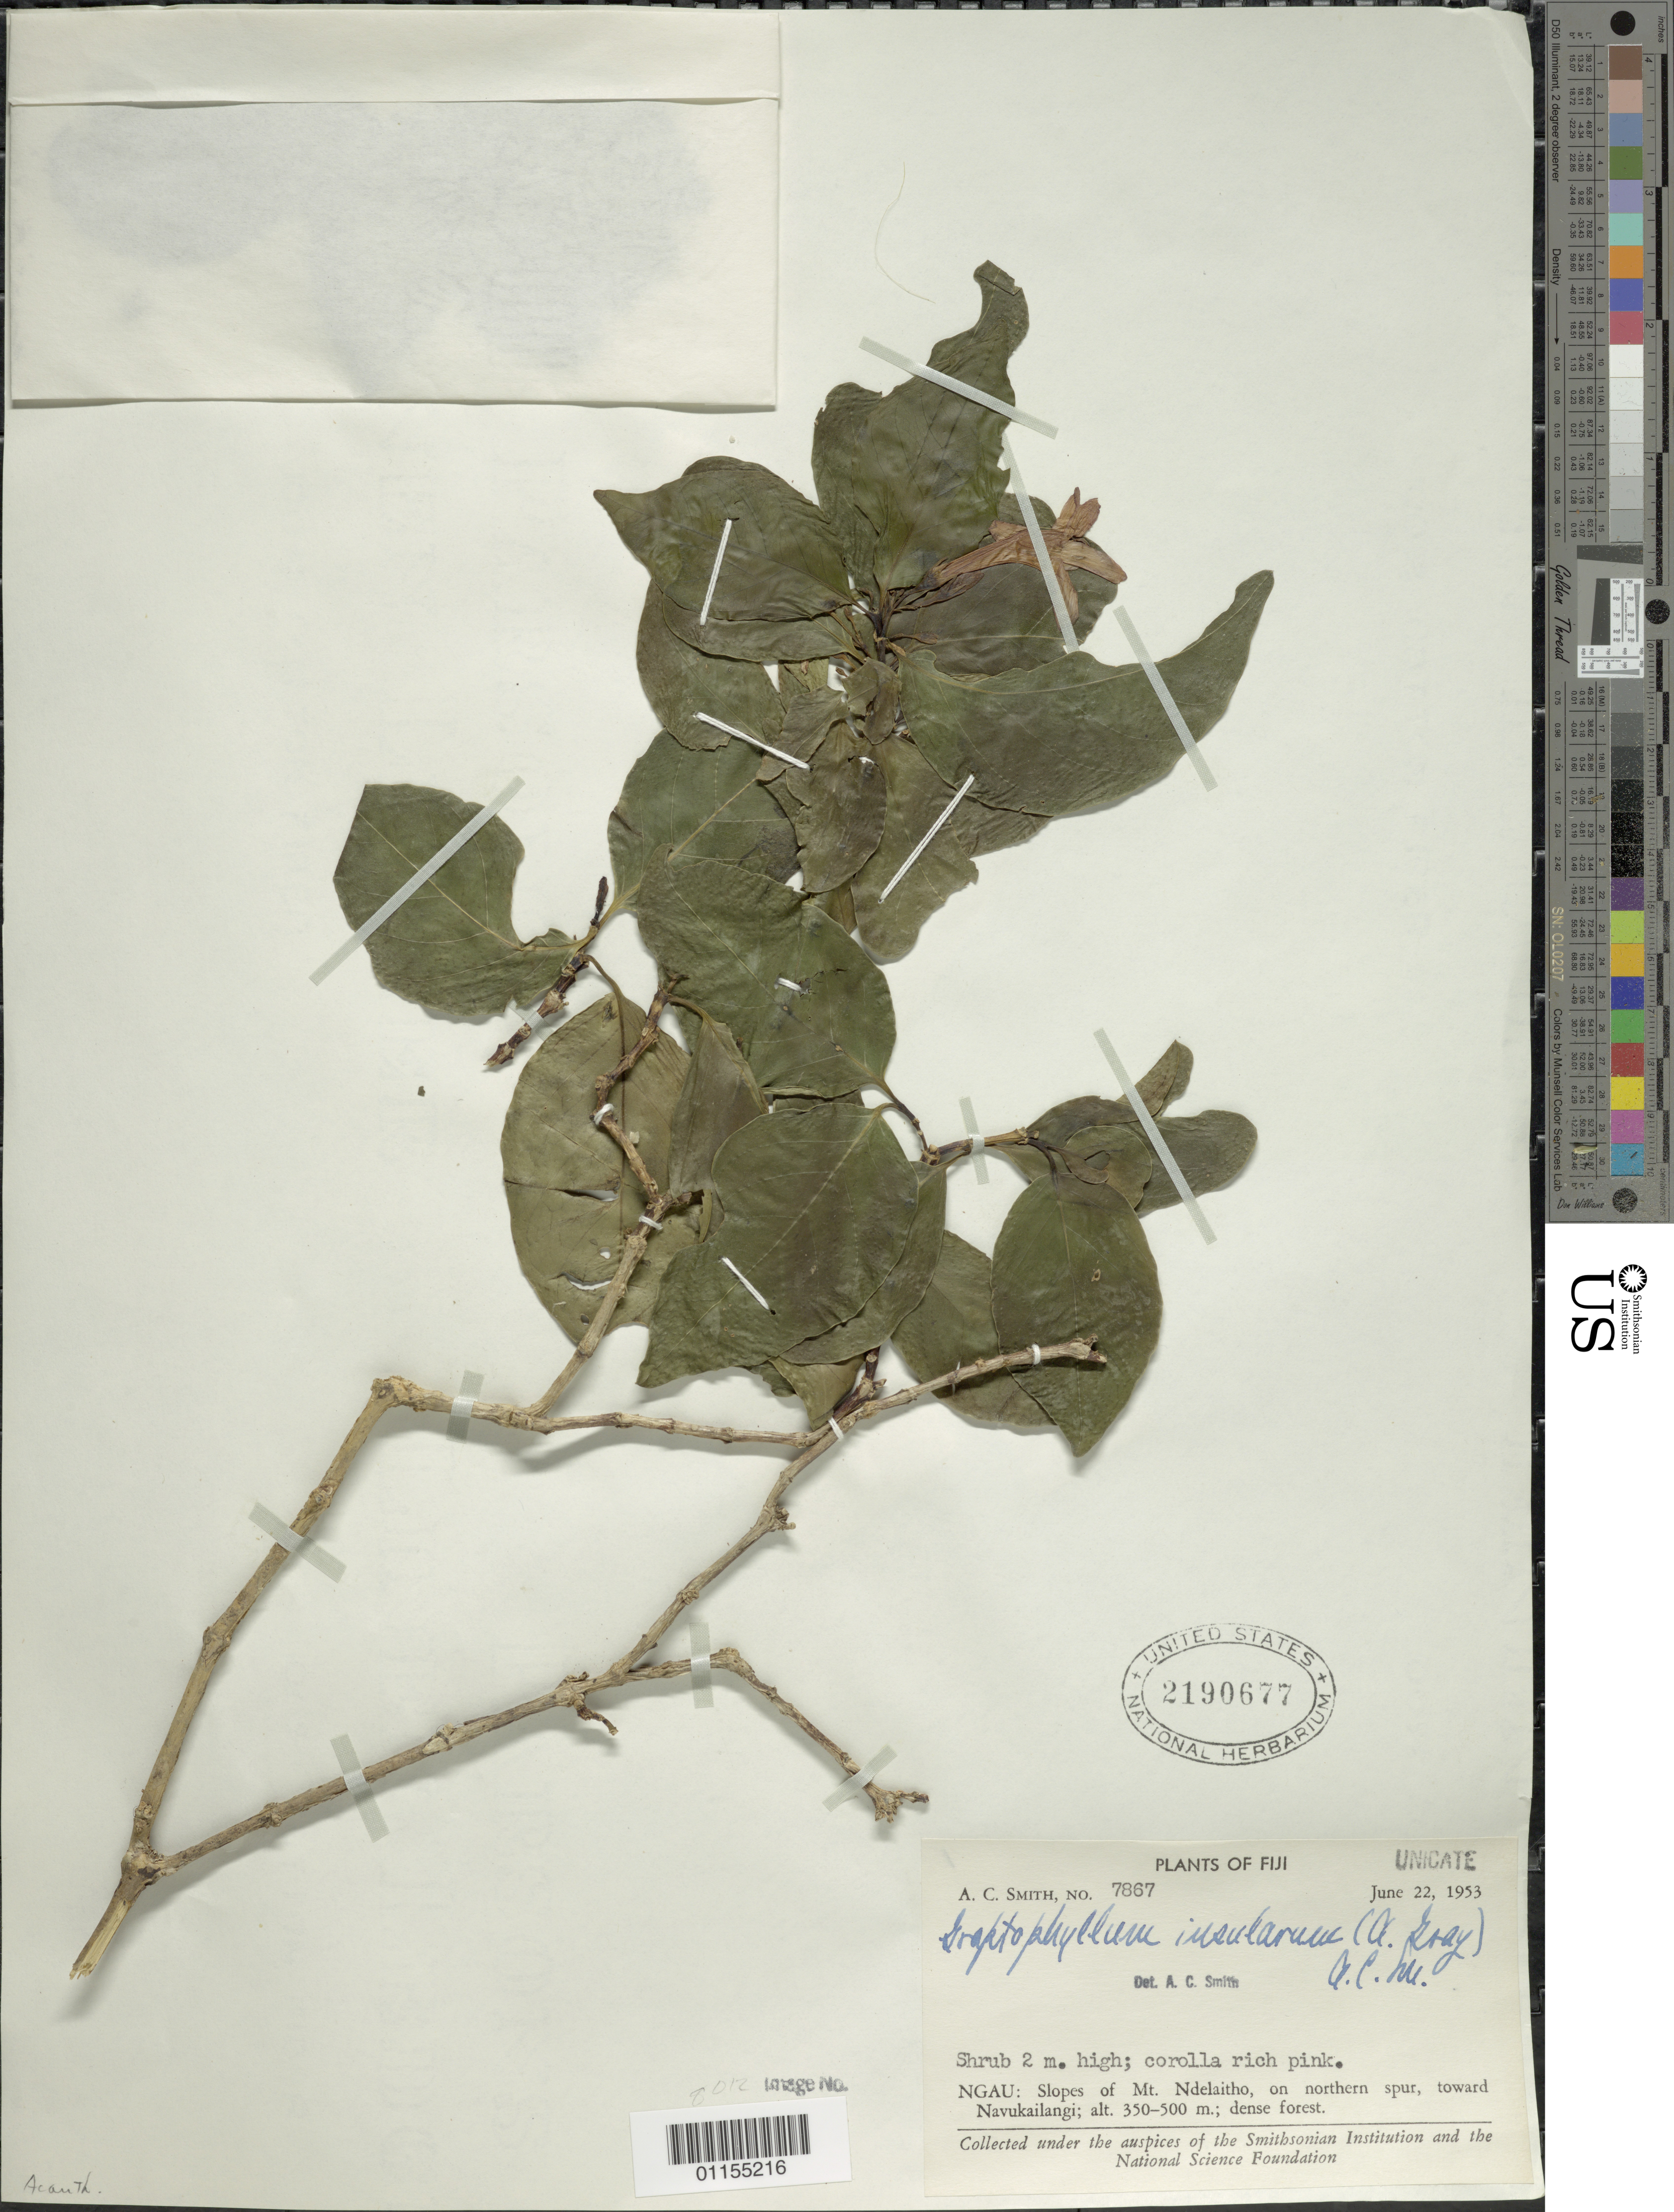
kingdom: Plantae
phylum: Tracheophyta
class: Magnoliopsida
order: Lamiales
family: Acanthaceae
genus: Graptophyllum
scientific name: Graptophyllum insularum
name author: (A. Gray) A.C. Sm.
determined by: Smith, A. C.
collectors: A. C. Smith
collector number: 7867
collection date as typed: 22 Jun 1953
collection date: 1953-06-22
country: Fiji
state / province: Eastern Division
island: Gau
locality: Ngau, slopes of Mt. Ndelaitho, on northern spur, toward Navukailangi. [Ngau I. = Gau I.] [Lomaiviti Is.]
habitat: Dense forest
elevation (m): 350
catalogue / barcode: US 2190677